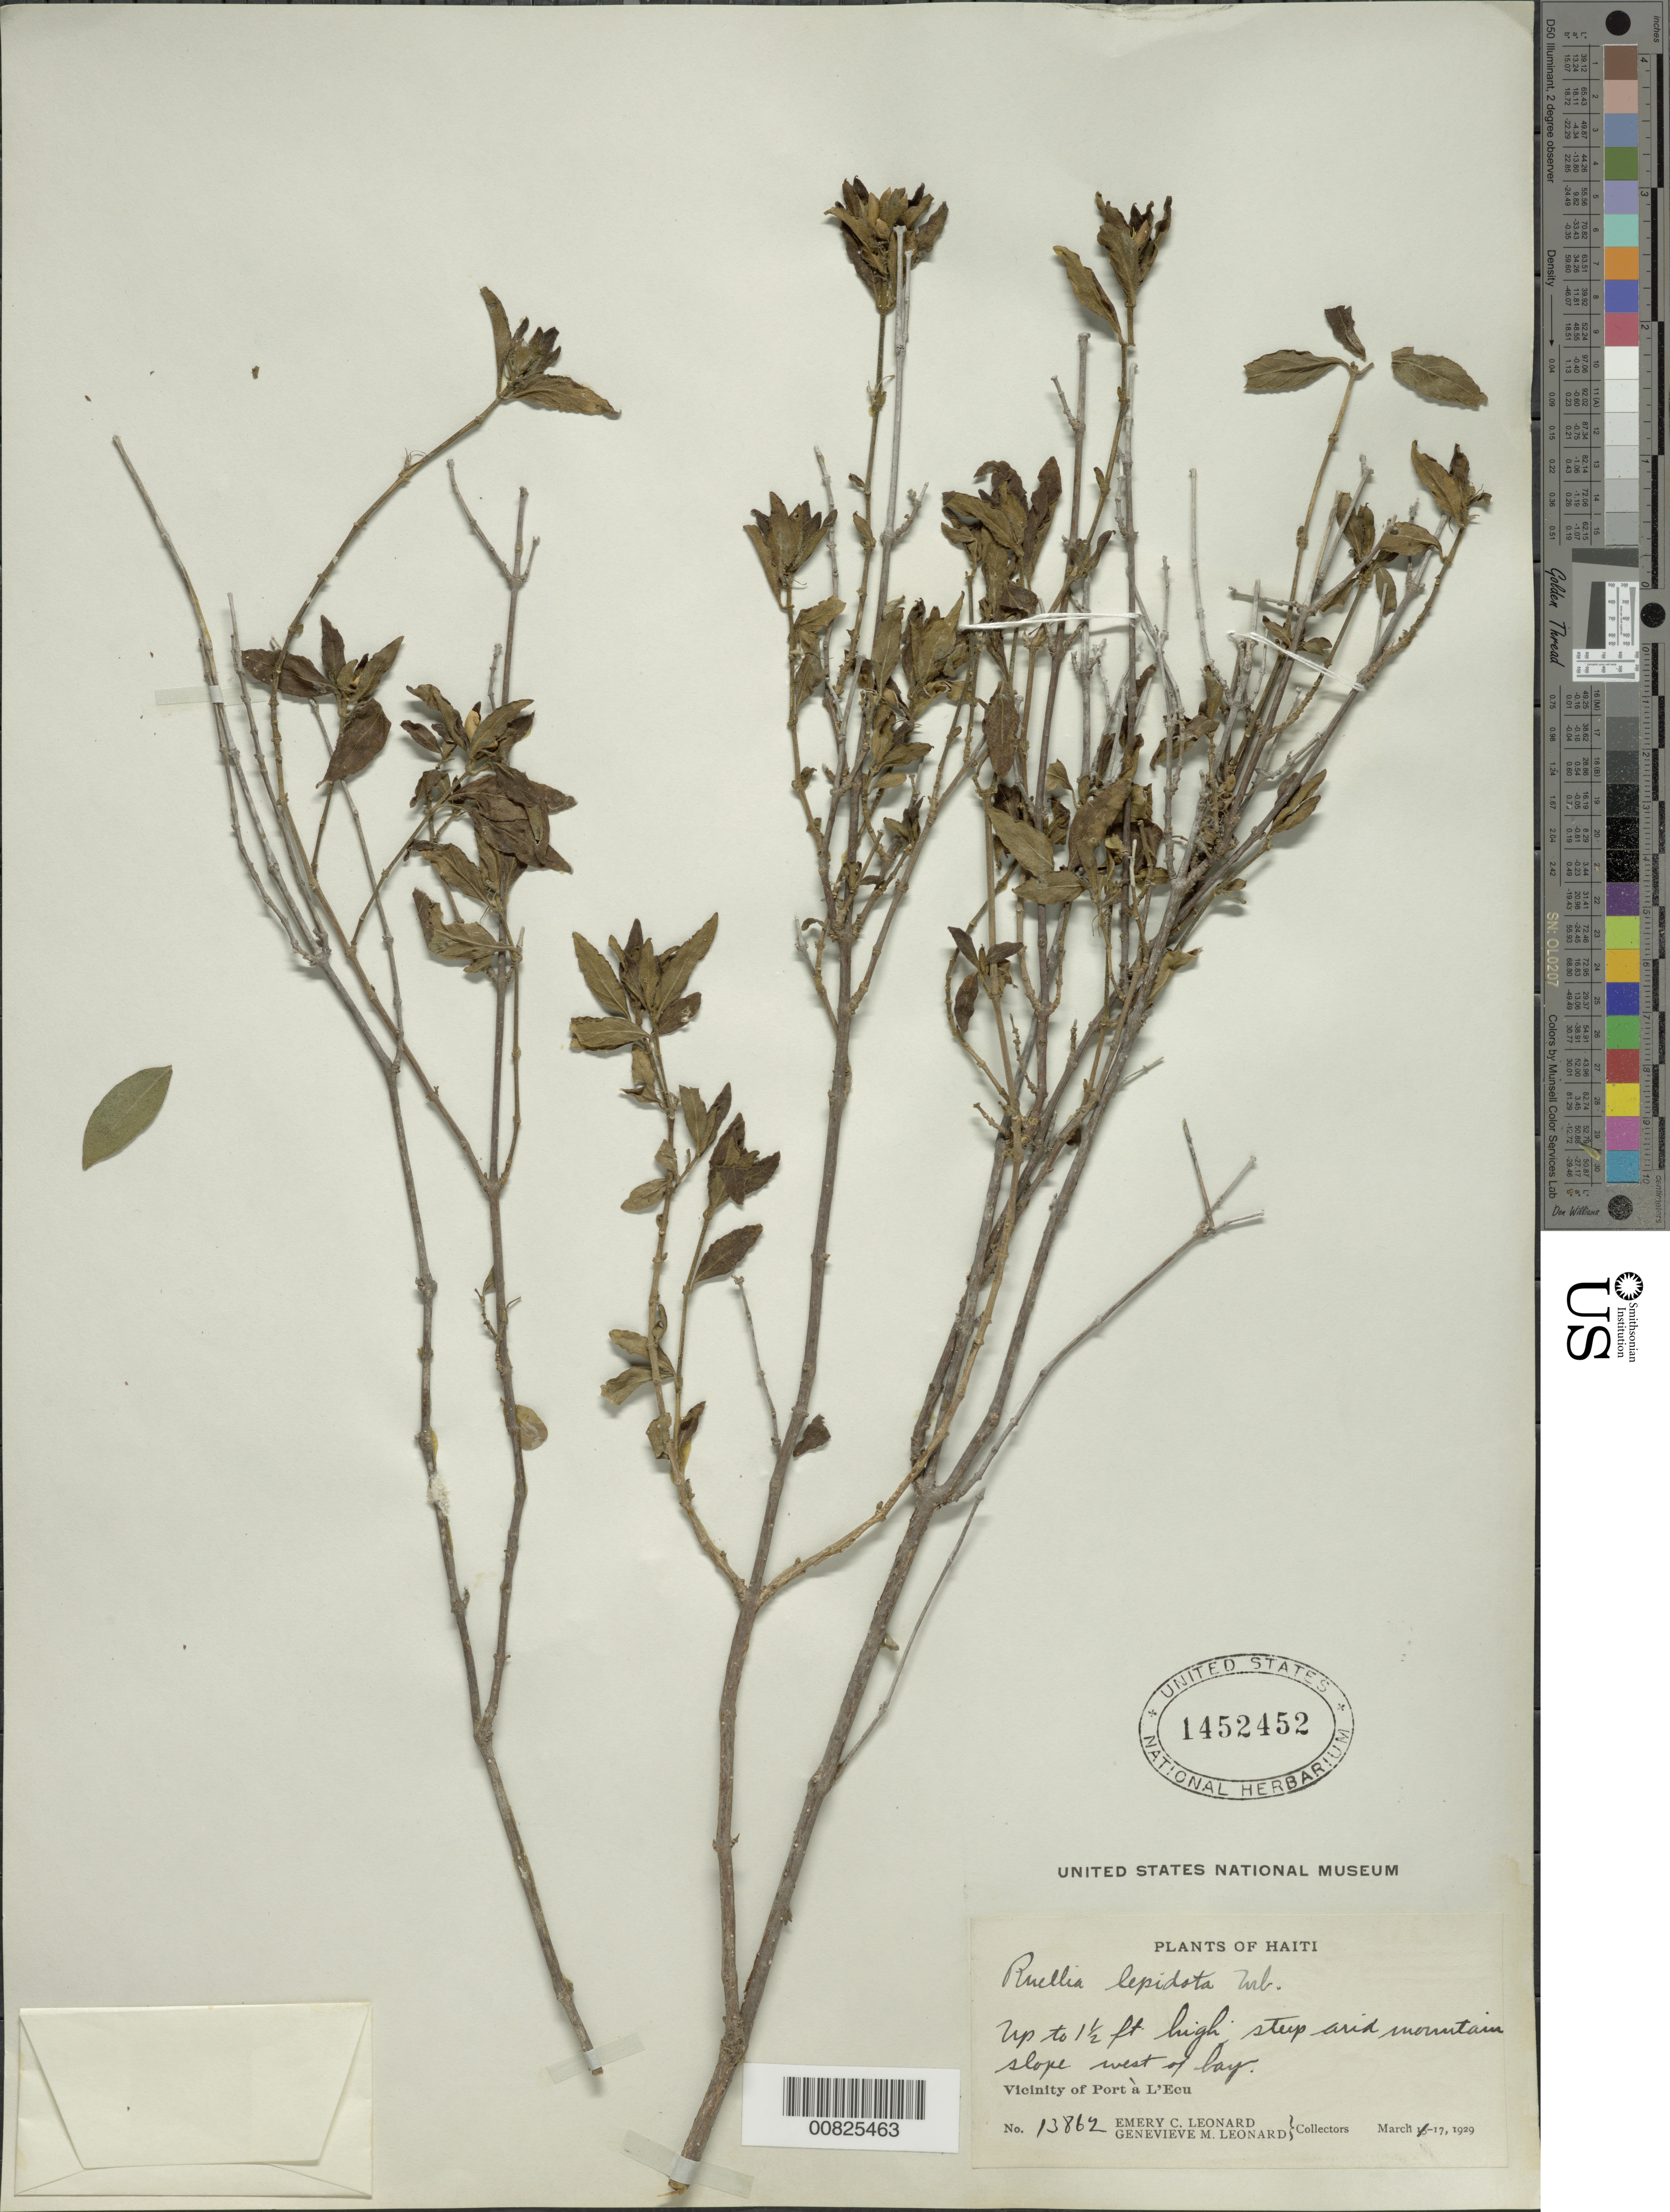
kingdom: Plantae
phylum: Tracheophyta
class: Magnoliopsida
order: Lamiales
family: Acanthaceae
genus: Ruellia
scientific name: Ruellia lepidota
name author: Urb.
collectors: E. C. Leonard & G. M. Leonard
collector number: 13862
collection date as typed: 17 Mar 1929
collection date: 1929-03-17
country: Haiti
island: Hispaniola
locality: Vicinity of Port à L'Ecu, W of bay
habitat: Steep arid mountain slope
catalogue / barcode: US 1452452